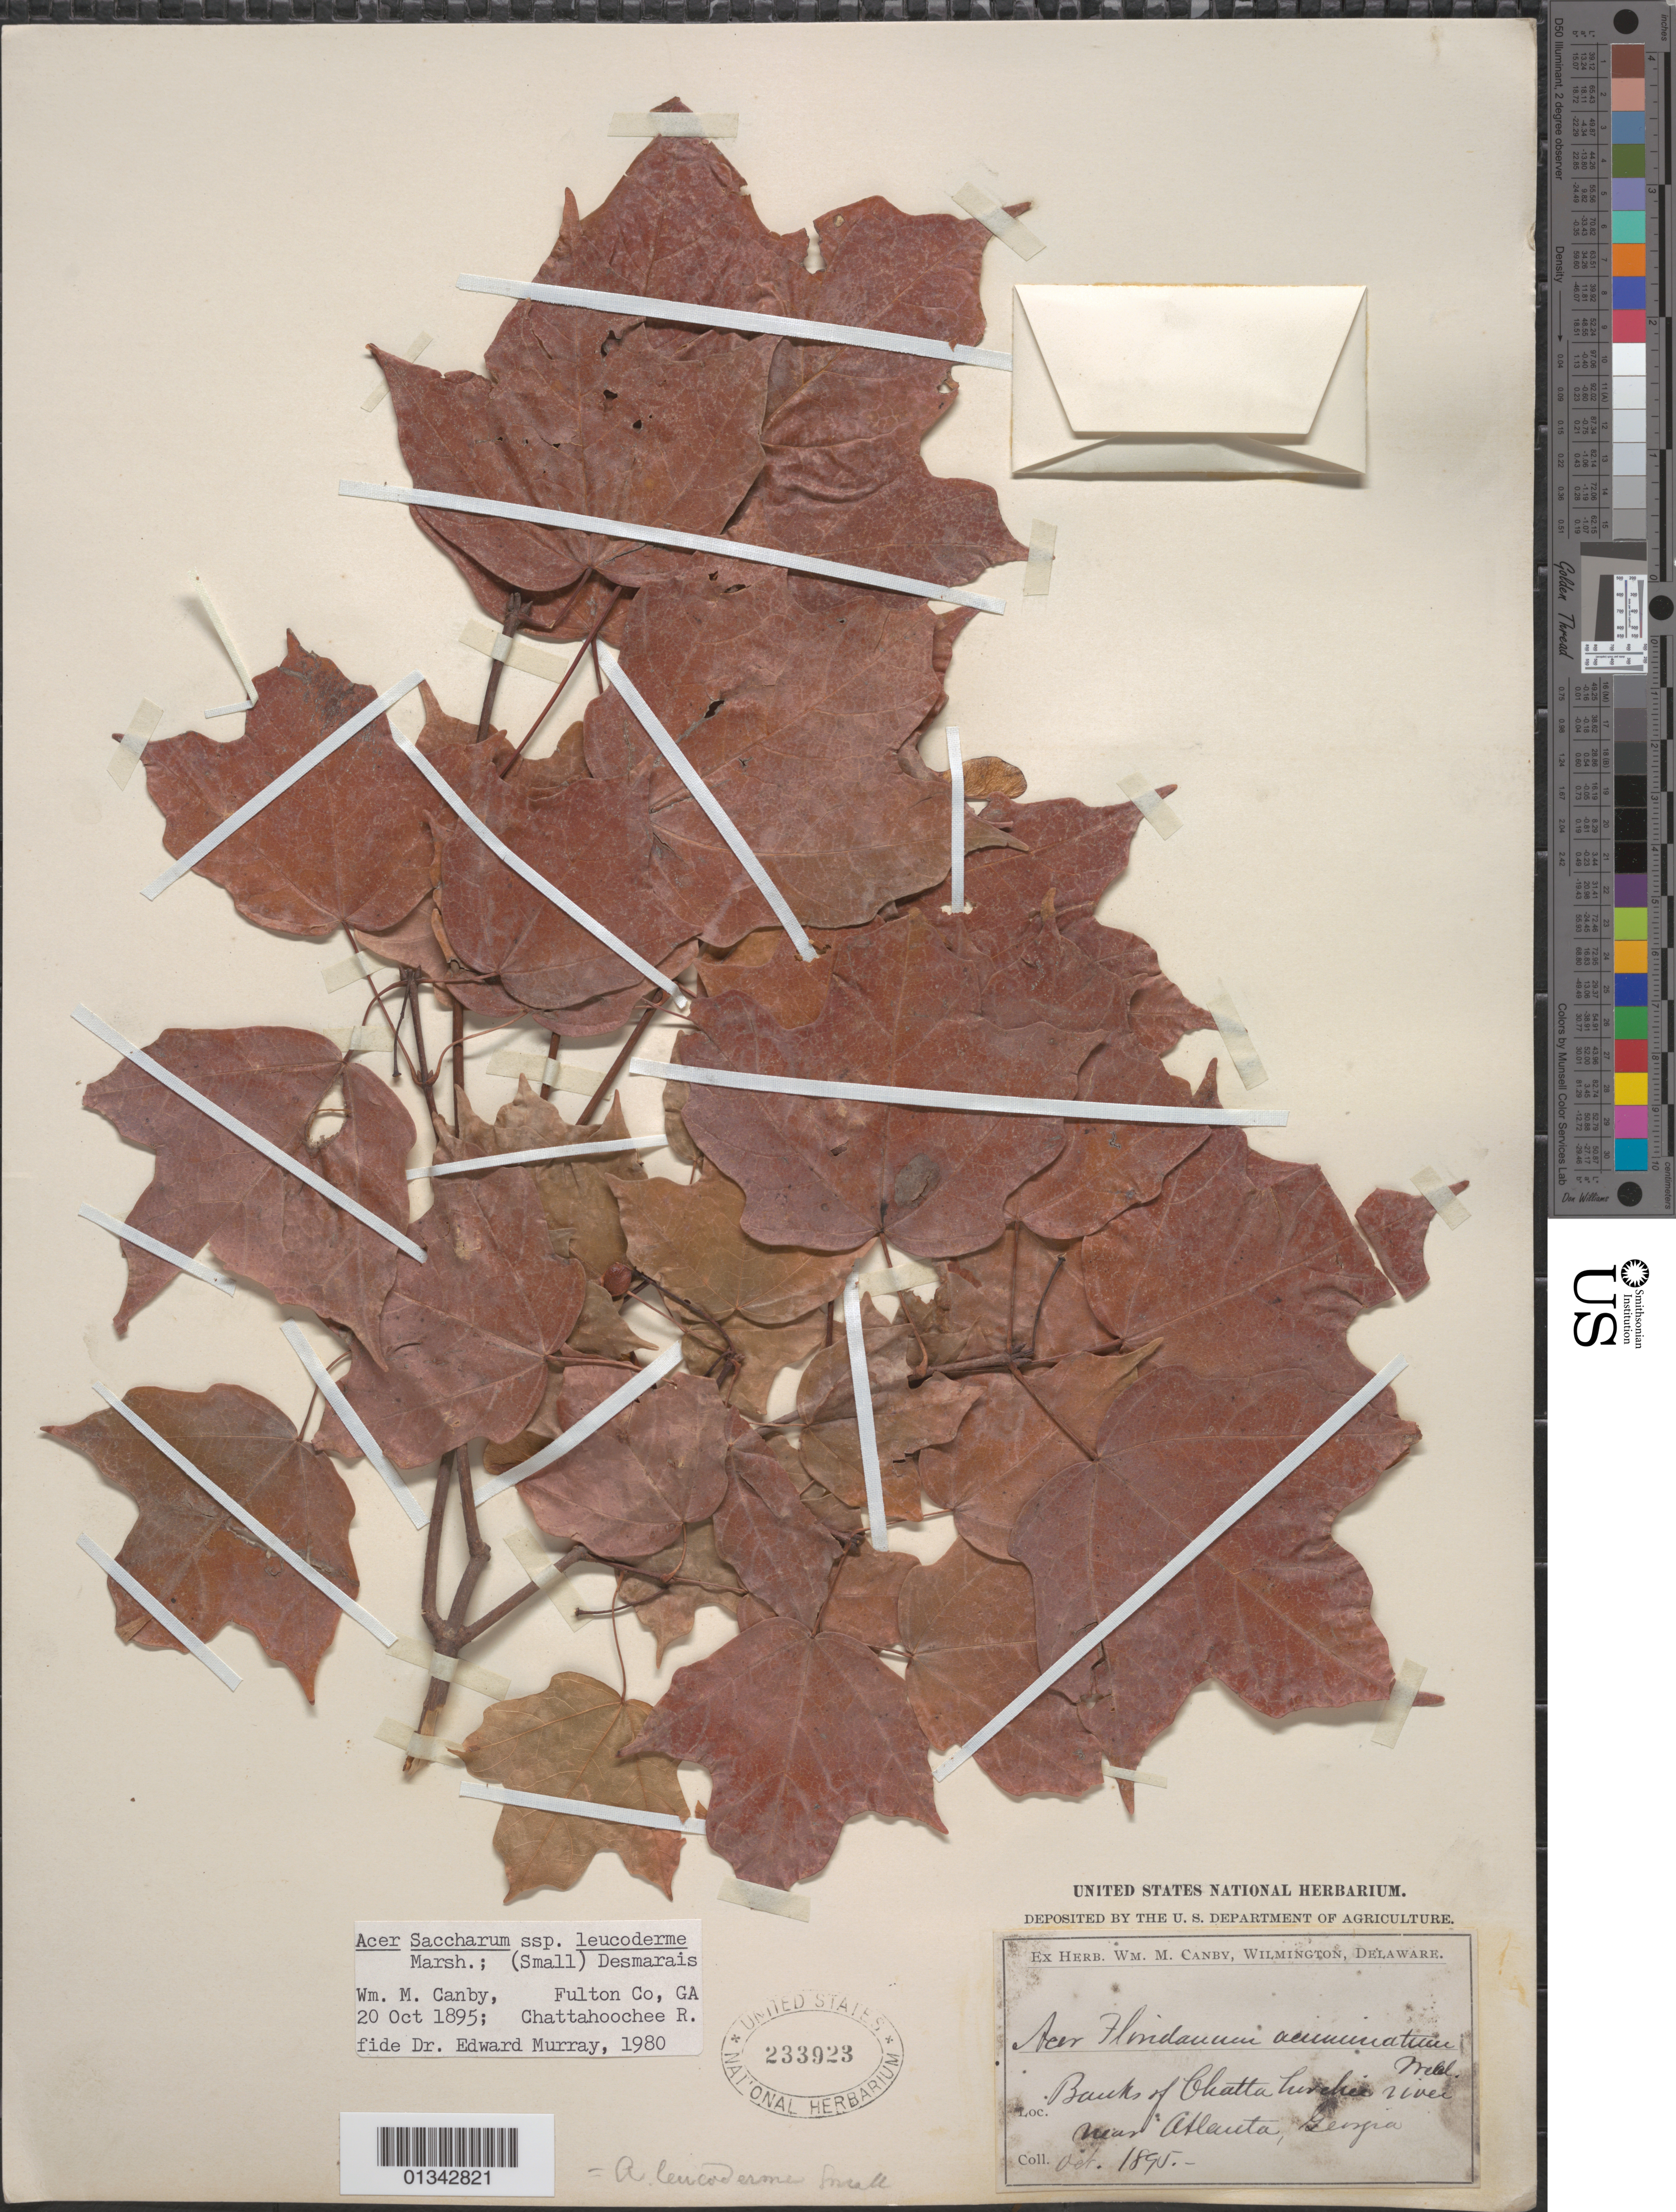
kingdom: Plantae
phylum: Tracheophyta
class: Magnoliopsida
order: Sapindales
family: Sapindaceae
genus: Acer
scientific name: Acer saccharum subsp. leucoderme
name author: (Small) Desmarais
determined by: Murray, Edward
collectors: W. M. Canby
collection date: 1895-10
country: United States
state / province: Georgia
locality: Chattahoochee, near Atlanta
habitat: Banks of river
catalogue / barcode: US 233923